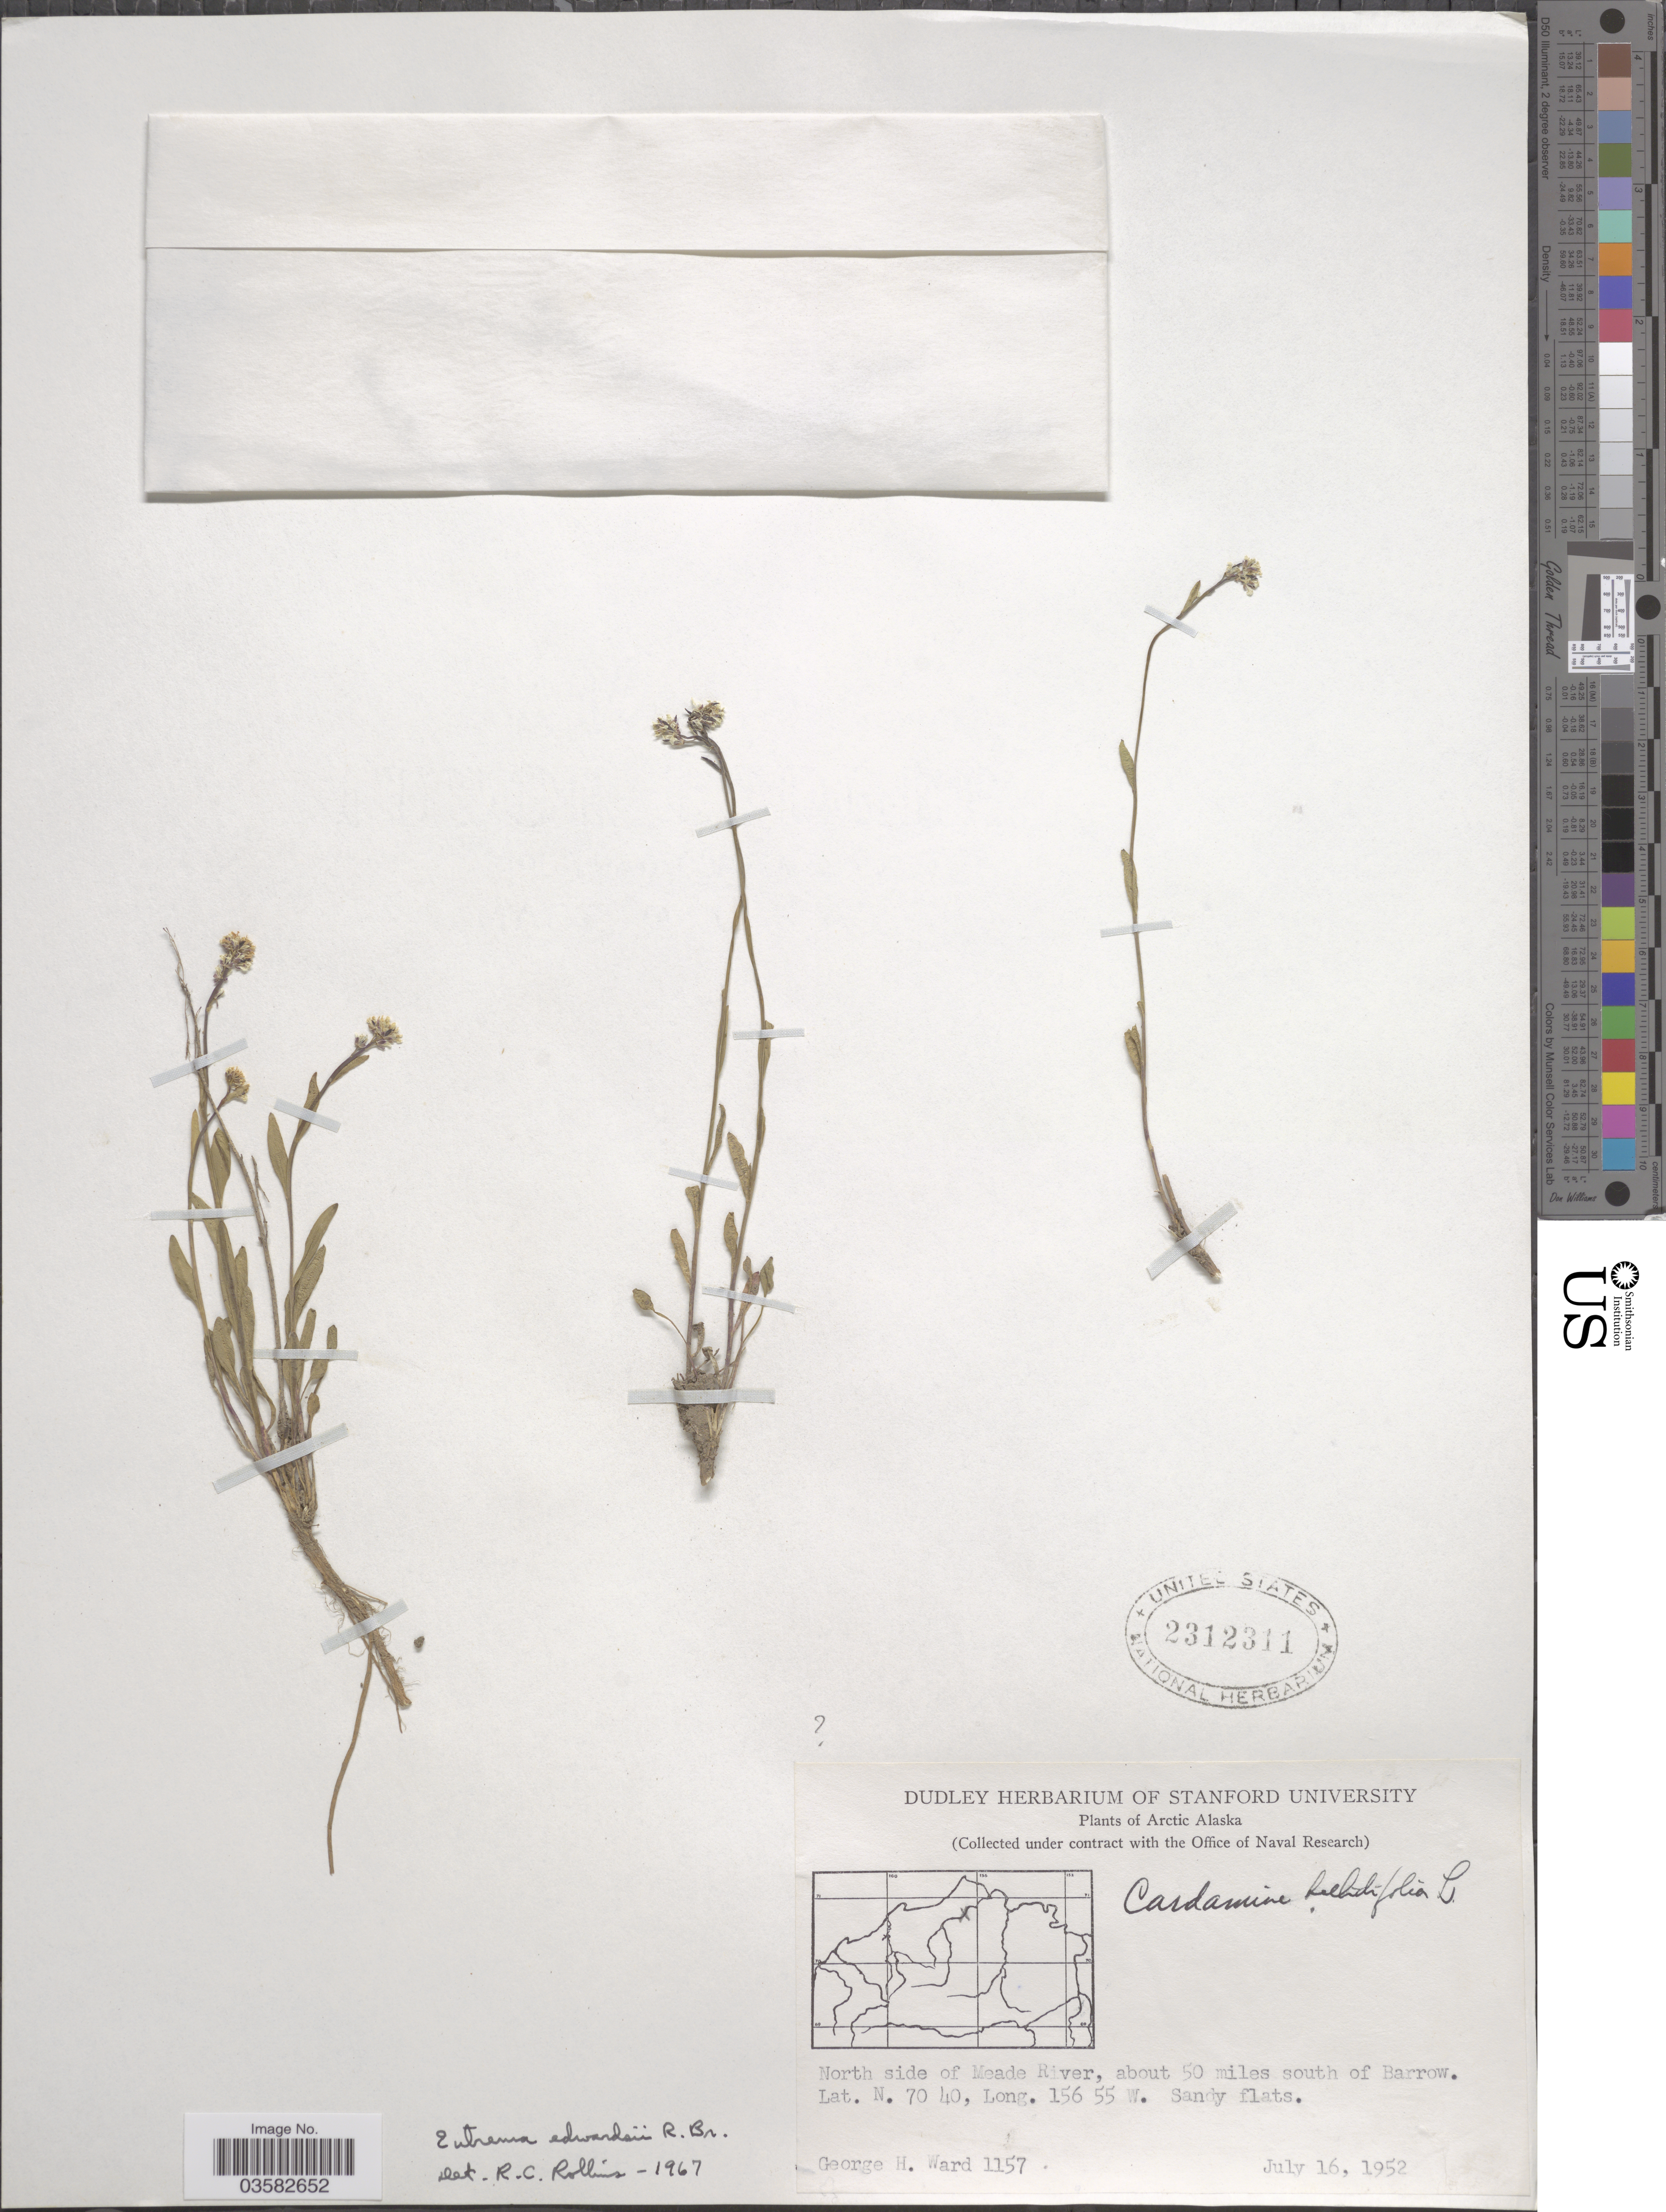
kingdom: Plantae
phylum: Tracheophyta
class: Magnoliopsida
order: Brassicales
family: Brassicaceae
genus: Eutrema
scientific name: Eutrema edwardsii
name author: R. Br.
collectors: G. H. Ward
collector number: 1157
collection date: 1952-07-16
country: United States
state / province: Alaska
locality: Arctic Alaska. North side of Meade River, about 50 miles south of Barrow.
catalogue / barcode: US 2312311